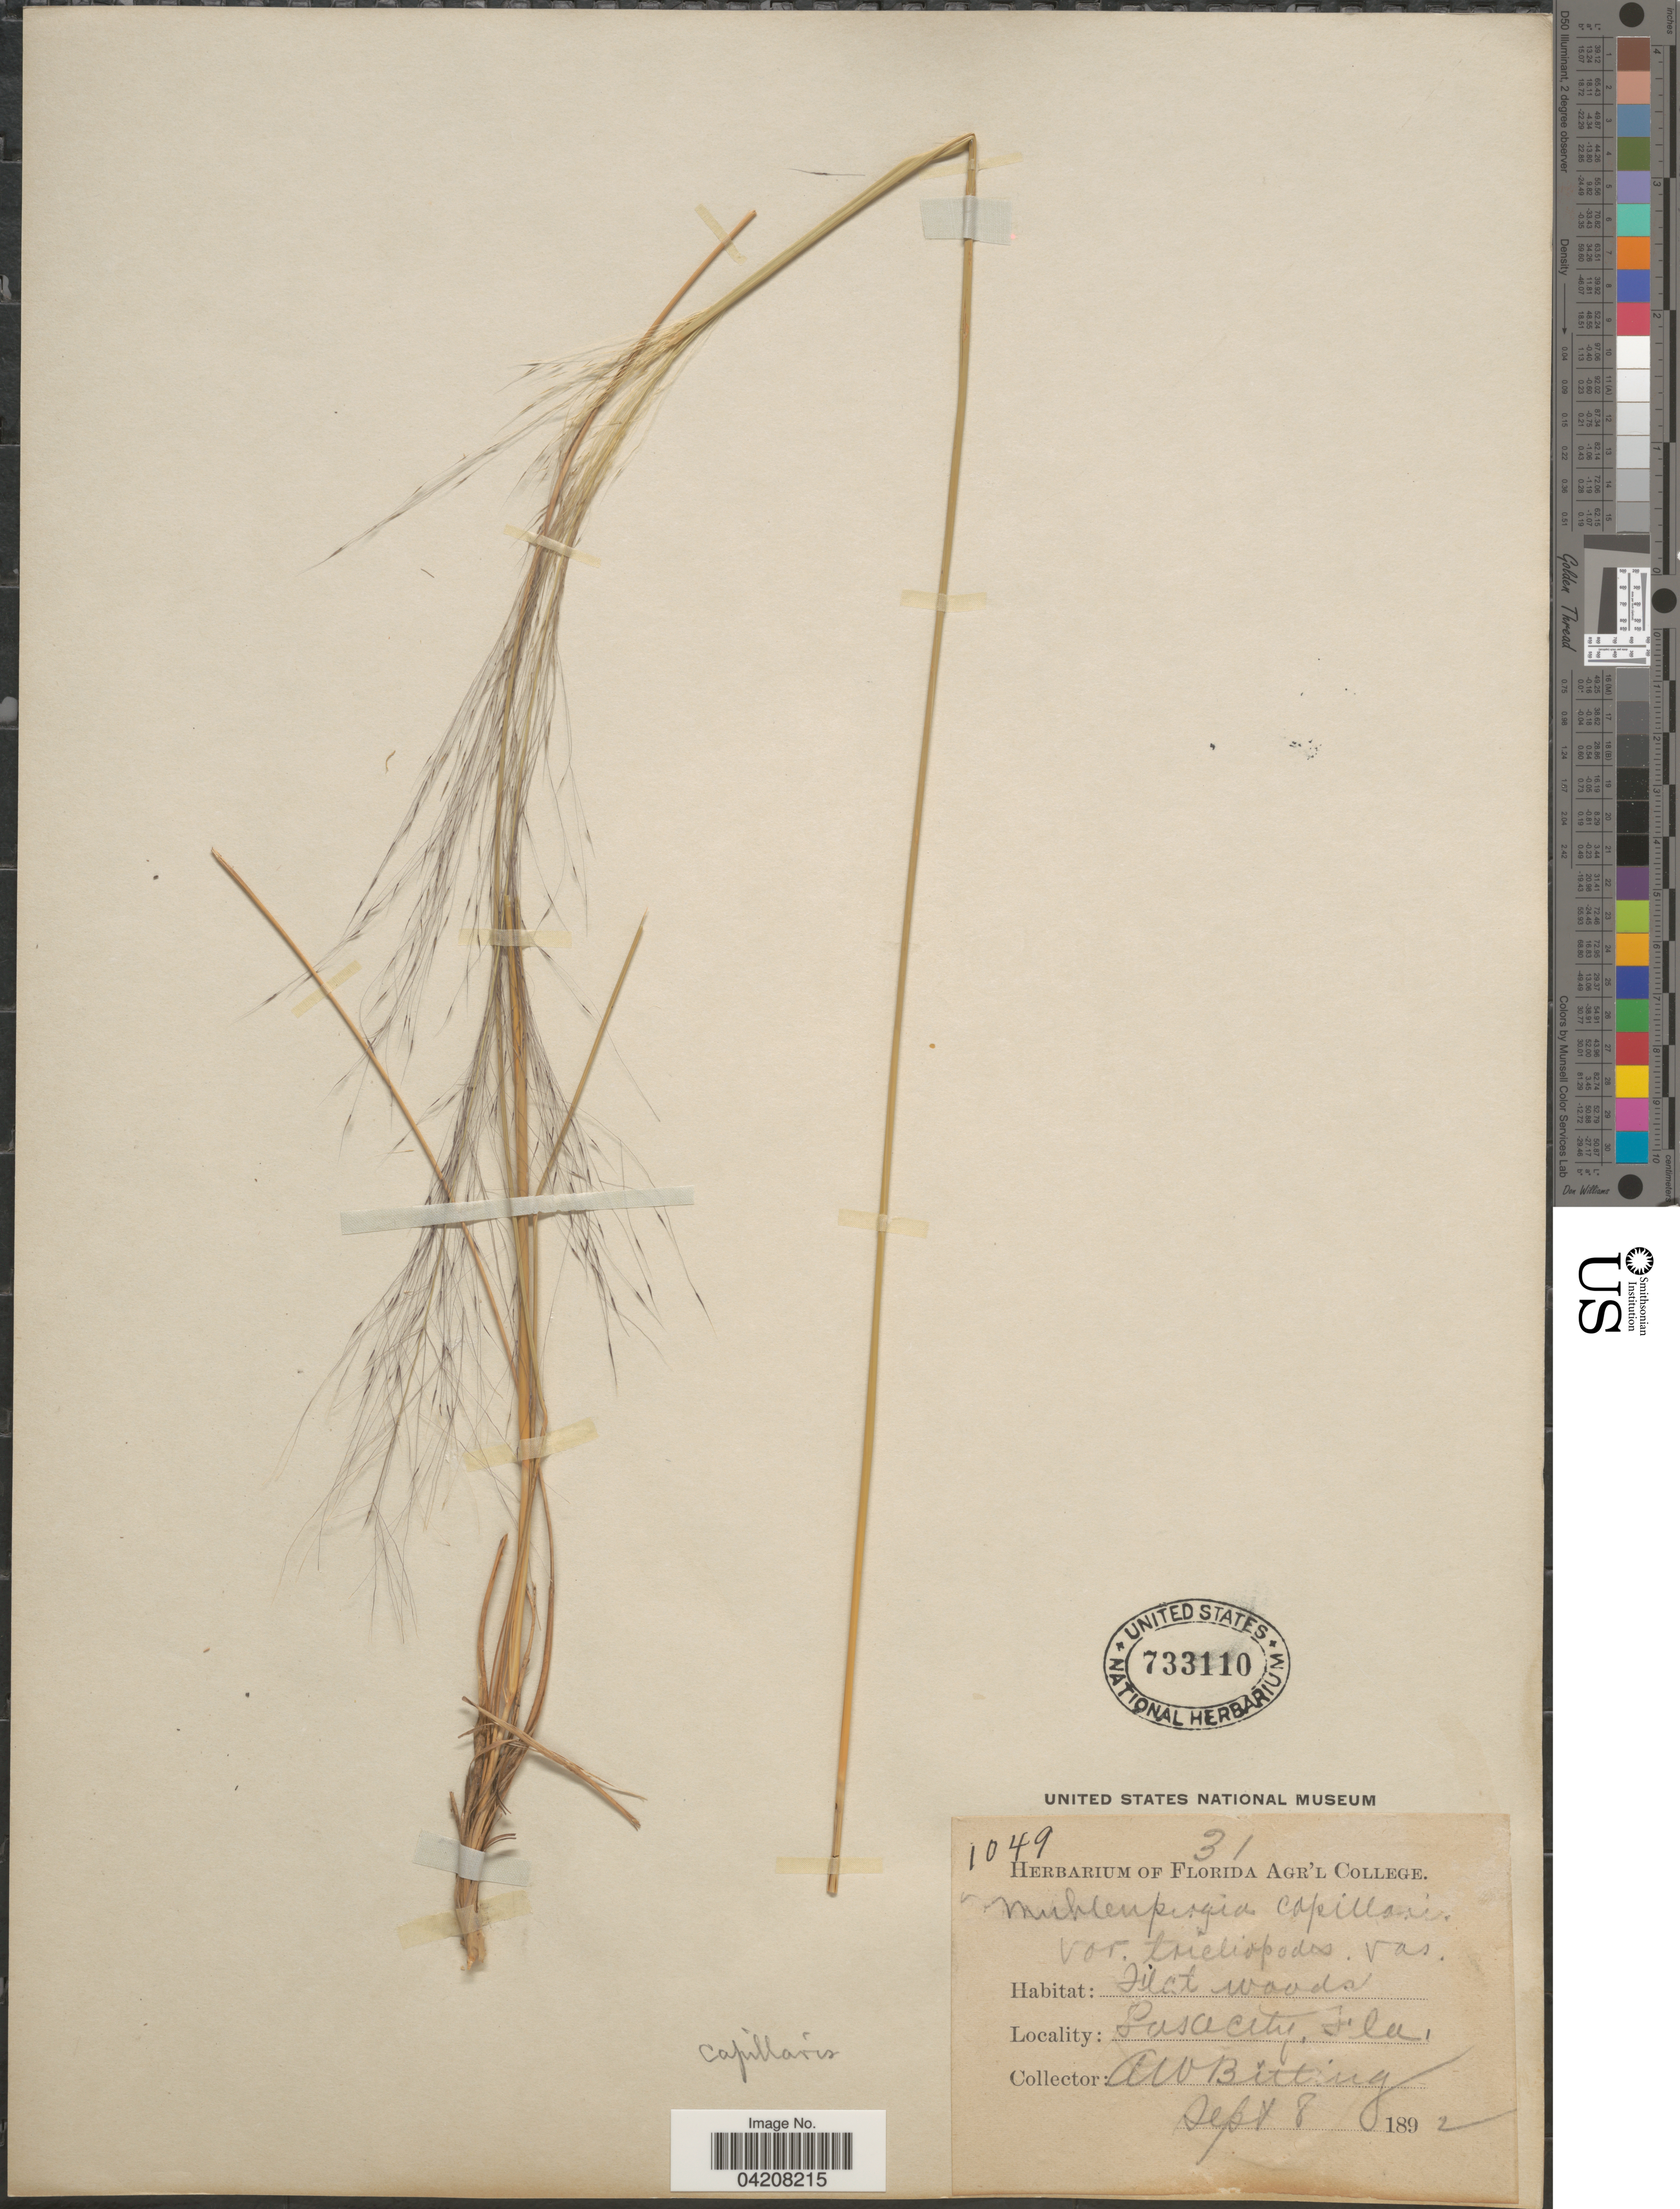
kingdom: Plantae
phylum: Tracheophyta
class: Liliopsida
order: Poales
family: Poaceae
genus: Muhlenbergia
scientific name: Muhlenbergia capillaris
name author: (Lam.) Trin.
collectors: A. Bitting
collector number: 1049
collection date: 1892-09-08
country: United States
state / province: Florida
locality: Lake City.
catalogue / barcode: US 733110